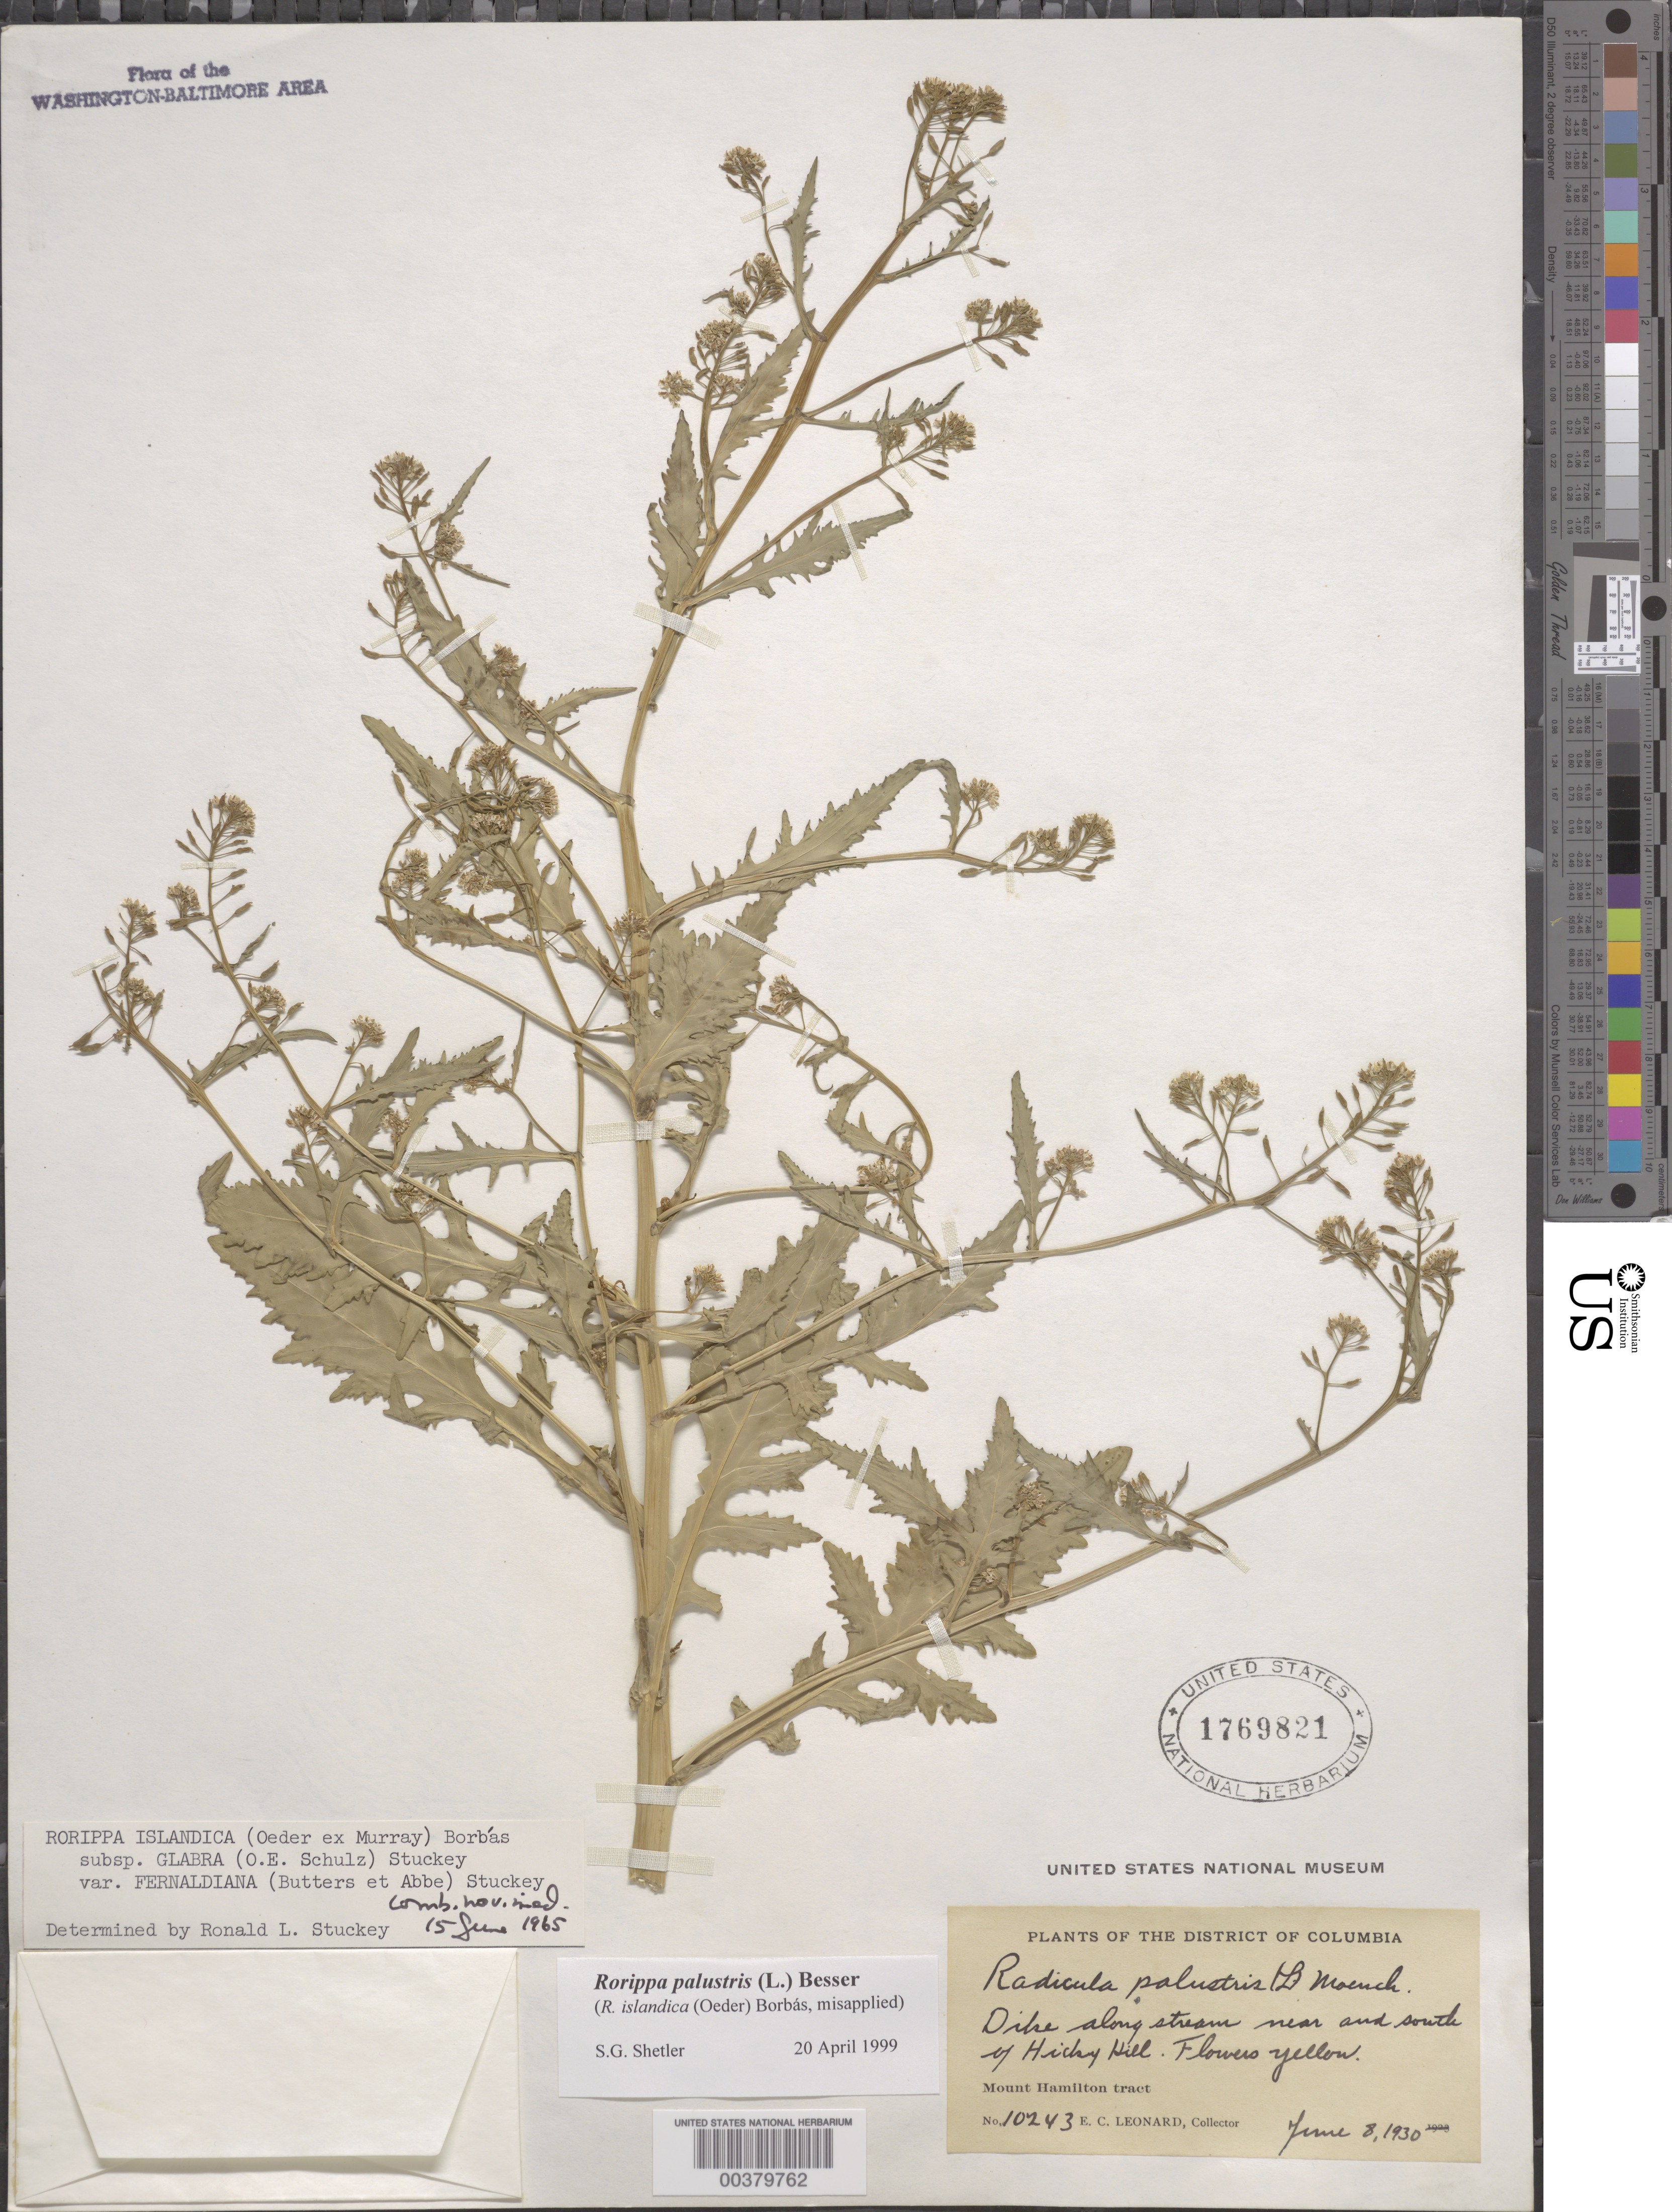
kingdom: Plantae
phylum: Tracheophyta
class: Magnoliopsida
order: Brassicales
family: Brassicaceae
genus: Rorippa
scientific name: Rorippa palustris var. fernaldiana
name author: (Butters & Abbe) Stuckey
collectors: E. C. Leonard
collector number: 10243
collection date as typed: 08 Jun 1930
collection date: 1930-06-08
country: United States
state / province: District of Columbia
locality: South of Hickey Hill, Mount Hamilton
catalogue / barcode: US 1769821